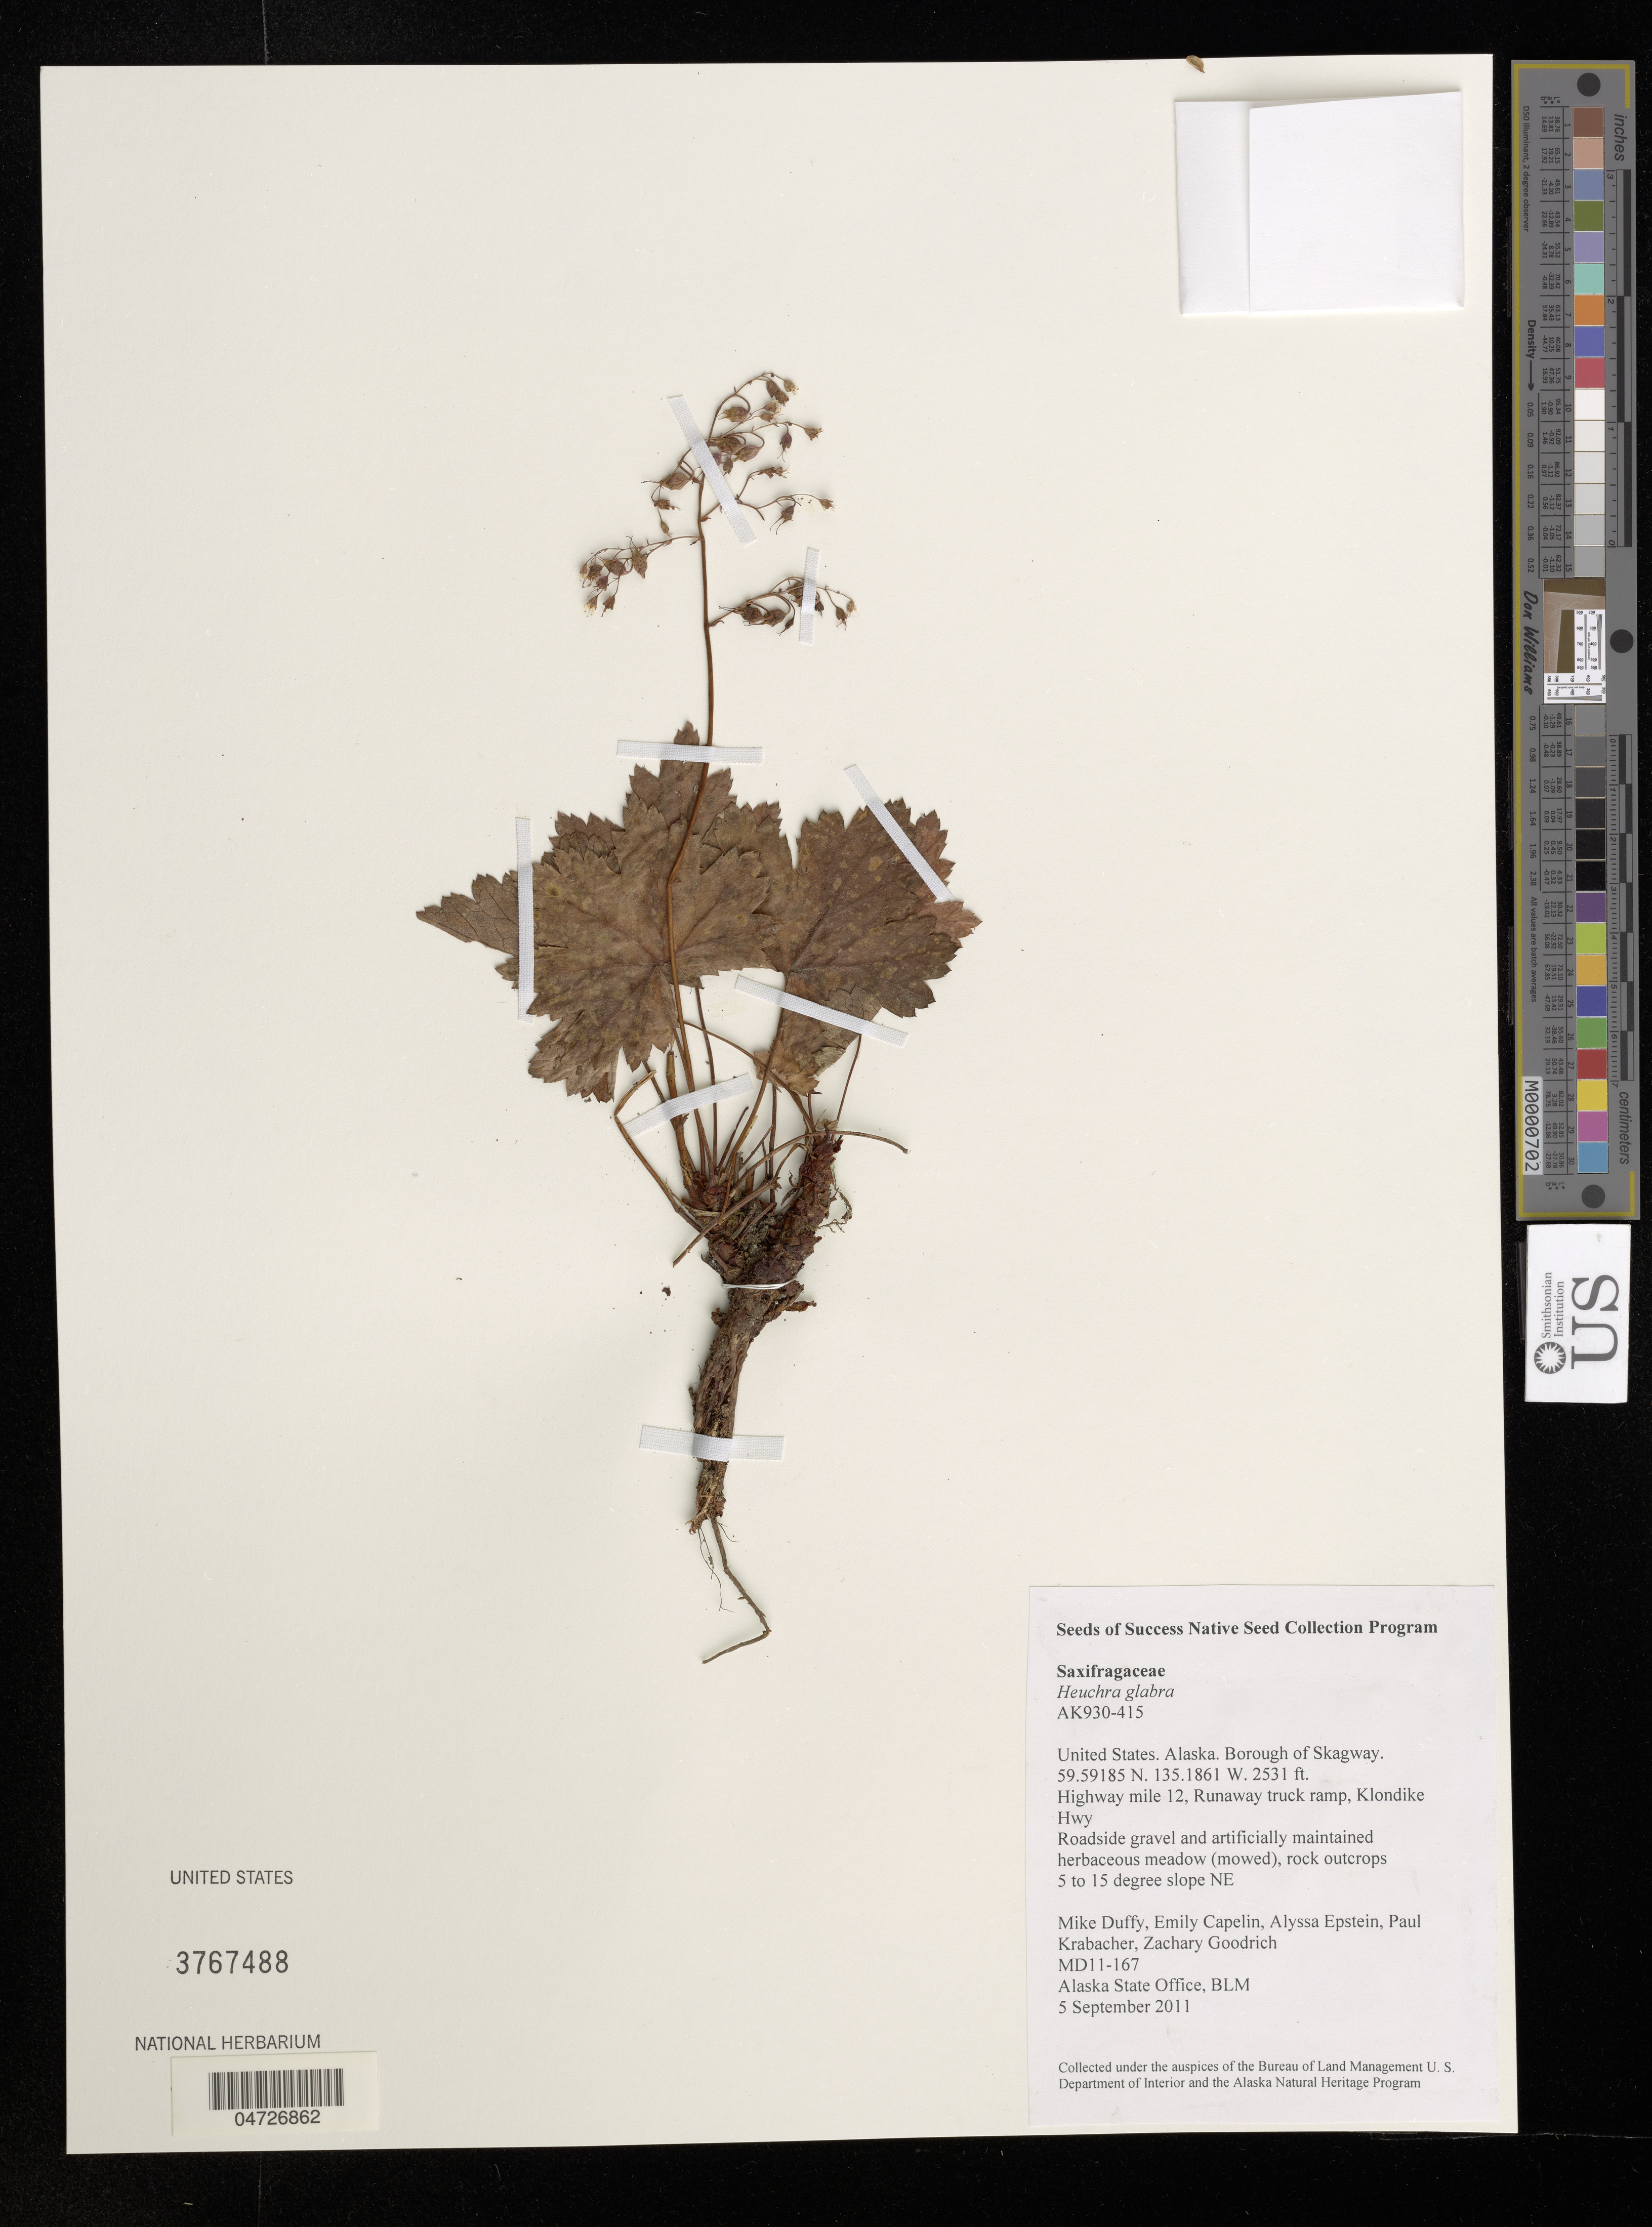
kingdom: Plantae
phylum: Tracheophyta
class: Magnoliopsida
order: Saxifragales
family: Saxifragaceae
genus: Heuchera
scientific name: Heuchera glabra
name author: Willd. ex Roem. & Schult.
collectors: M. Duffy, E. Capelin, A. Epstein, P. Krabacher & Z. Goodrich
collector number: MD11-167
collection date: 2011-09-05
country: United States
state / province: Alaska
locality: Borough of Skagway. Highway mile 12, Runaway truck ramp, Klondike Hwy.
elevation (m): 771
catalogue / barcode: US 3767488